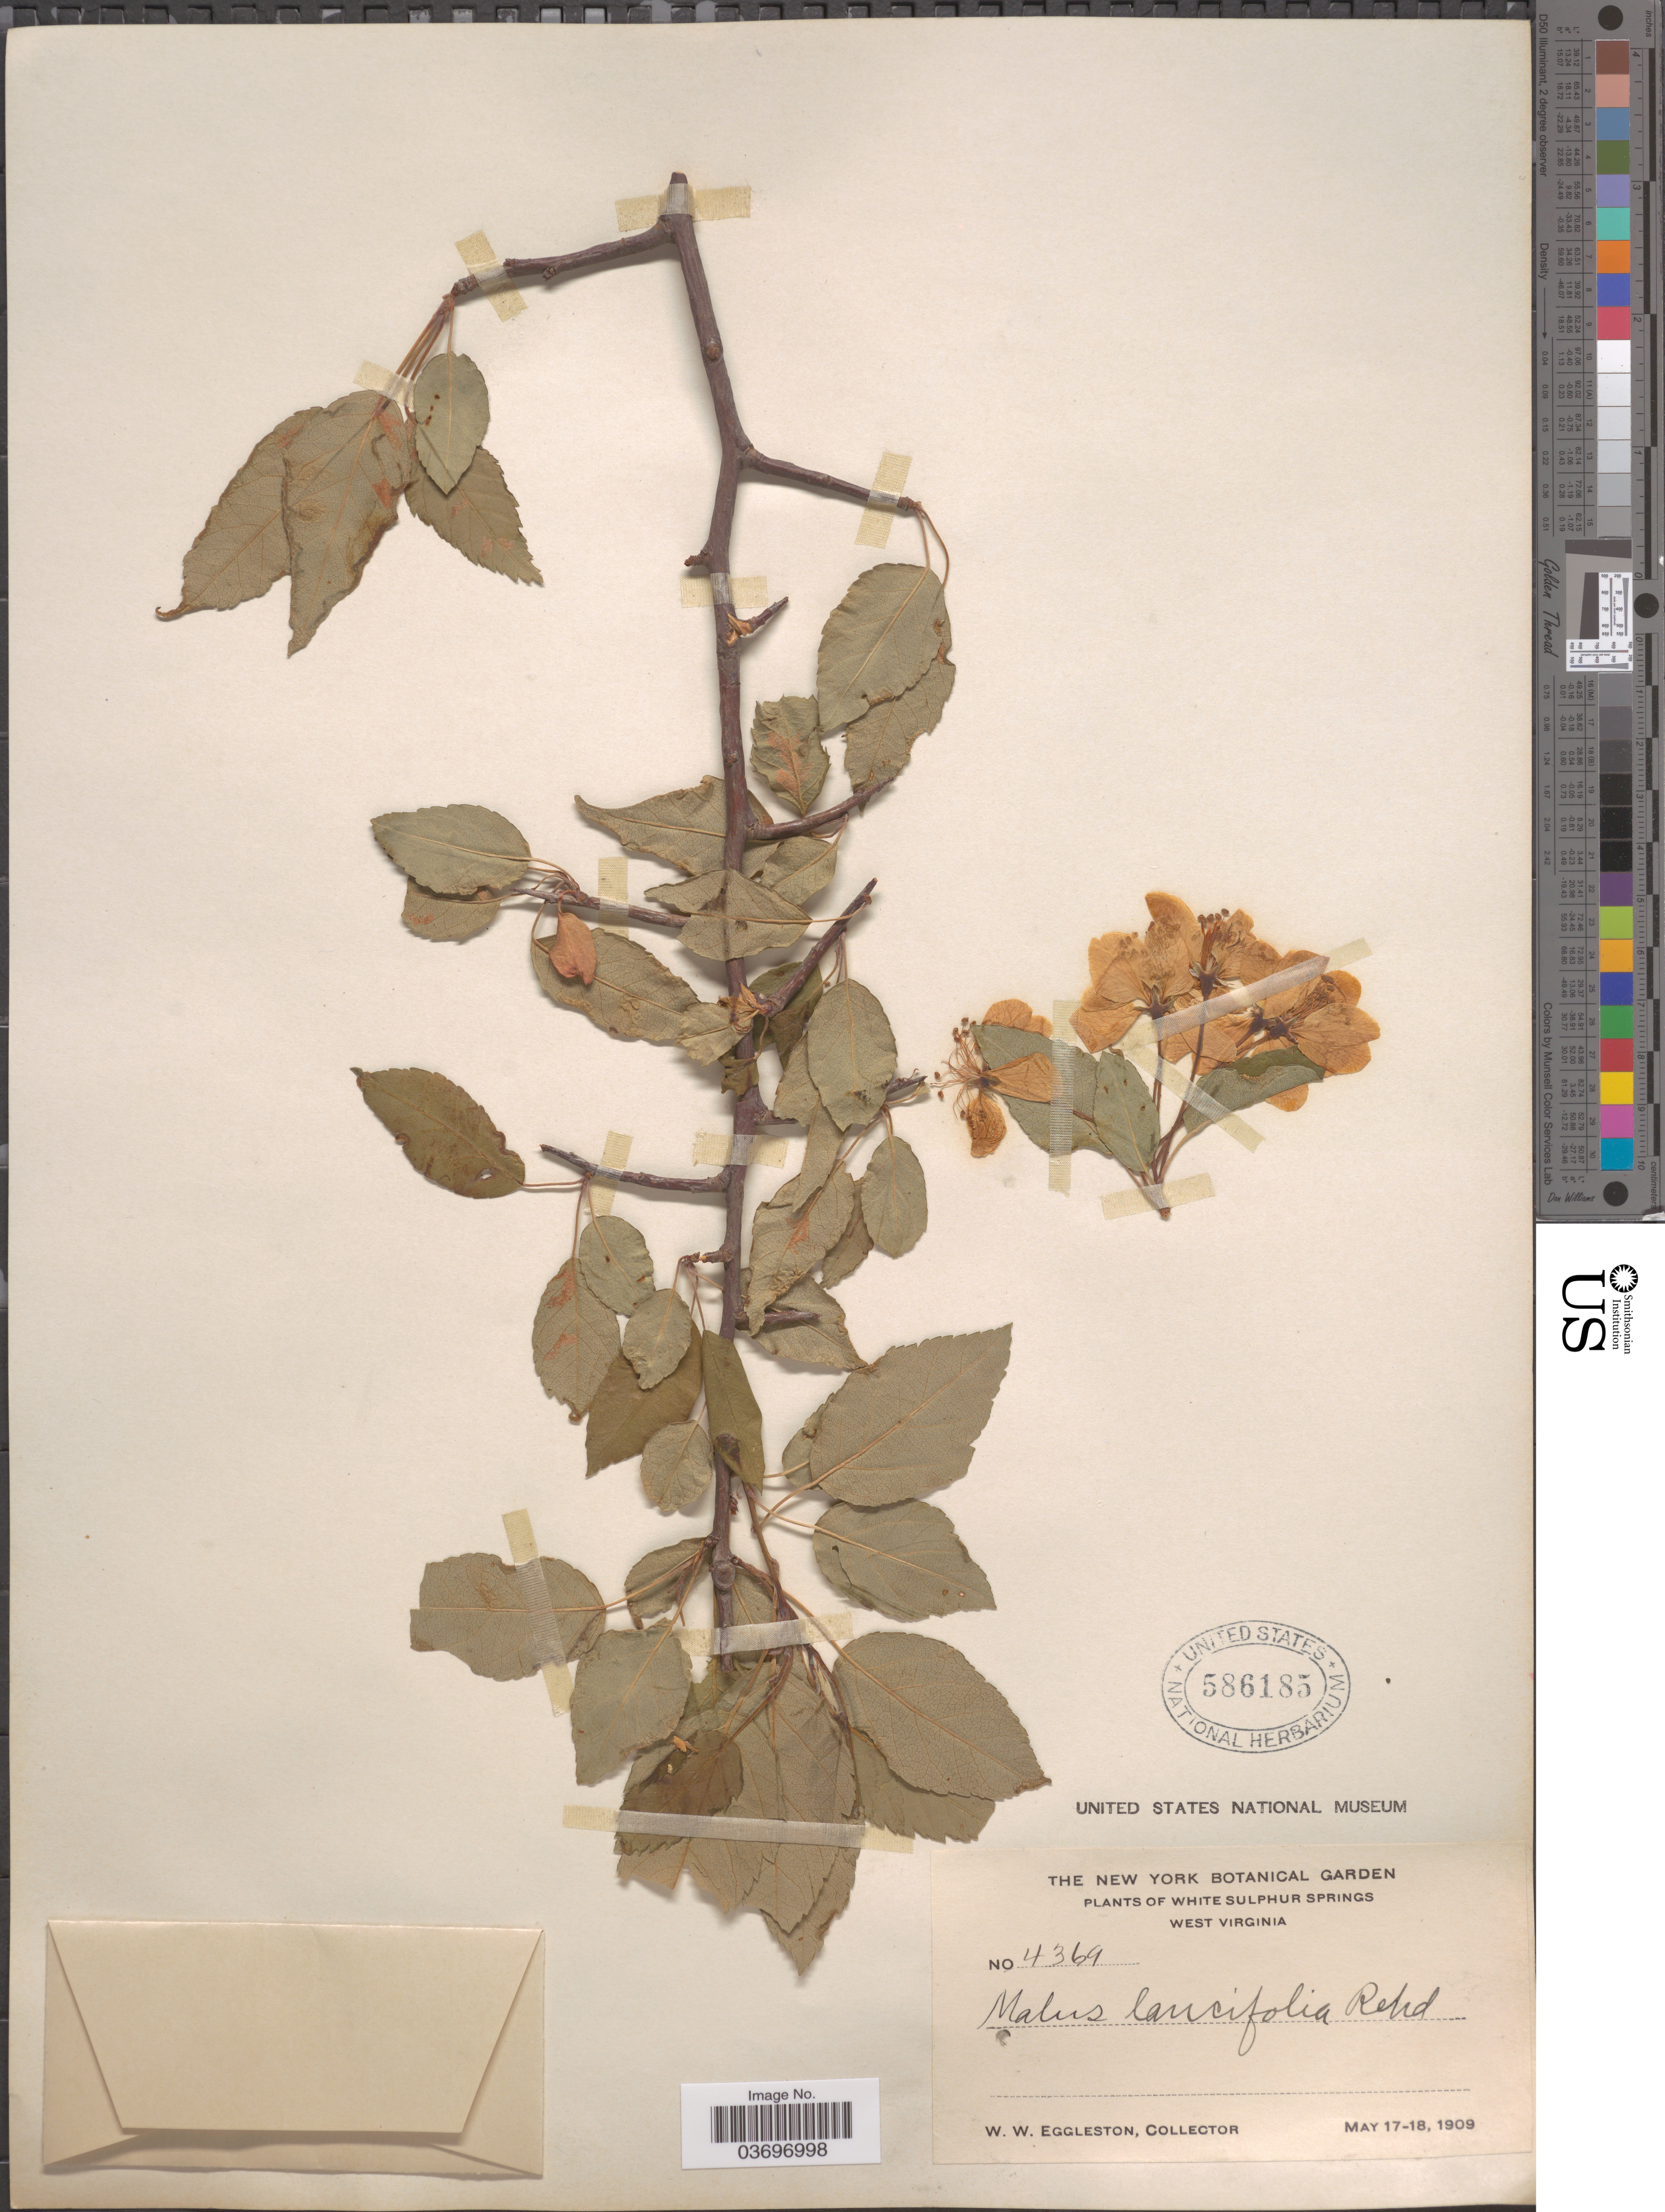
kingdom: Plantae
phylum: Tracheophyta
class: Magnoliopsida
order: Rosales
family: Rosaceae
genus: Malus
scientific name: Malus lancifolia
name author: Rehder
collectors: W. W. Eggleston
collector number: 4369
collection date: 1909-05-17/1909-05-18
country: United States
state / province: West Virginia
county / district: Greenbrier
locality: White Sulphur Springs.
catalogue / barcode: US 586185